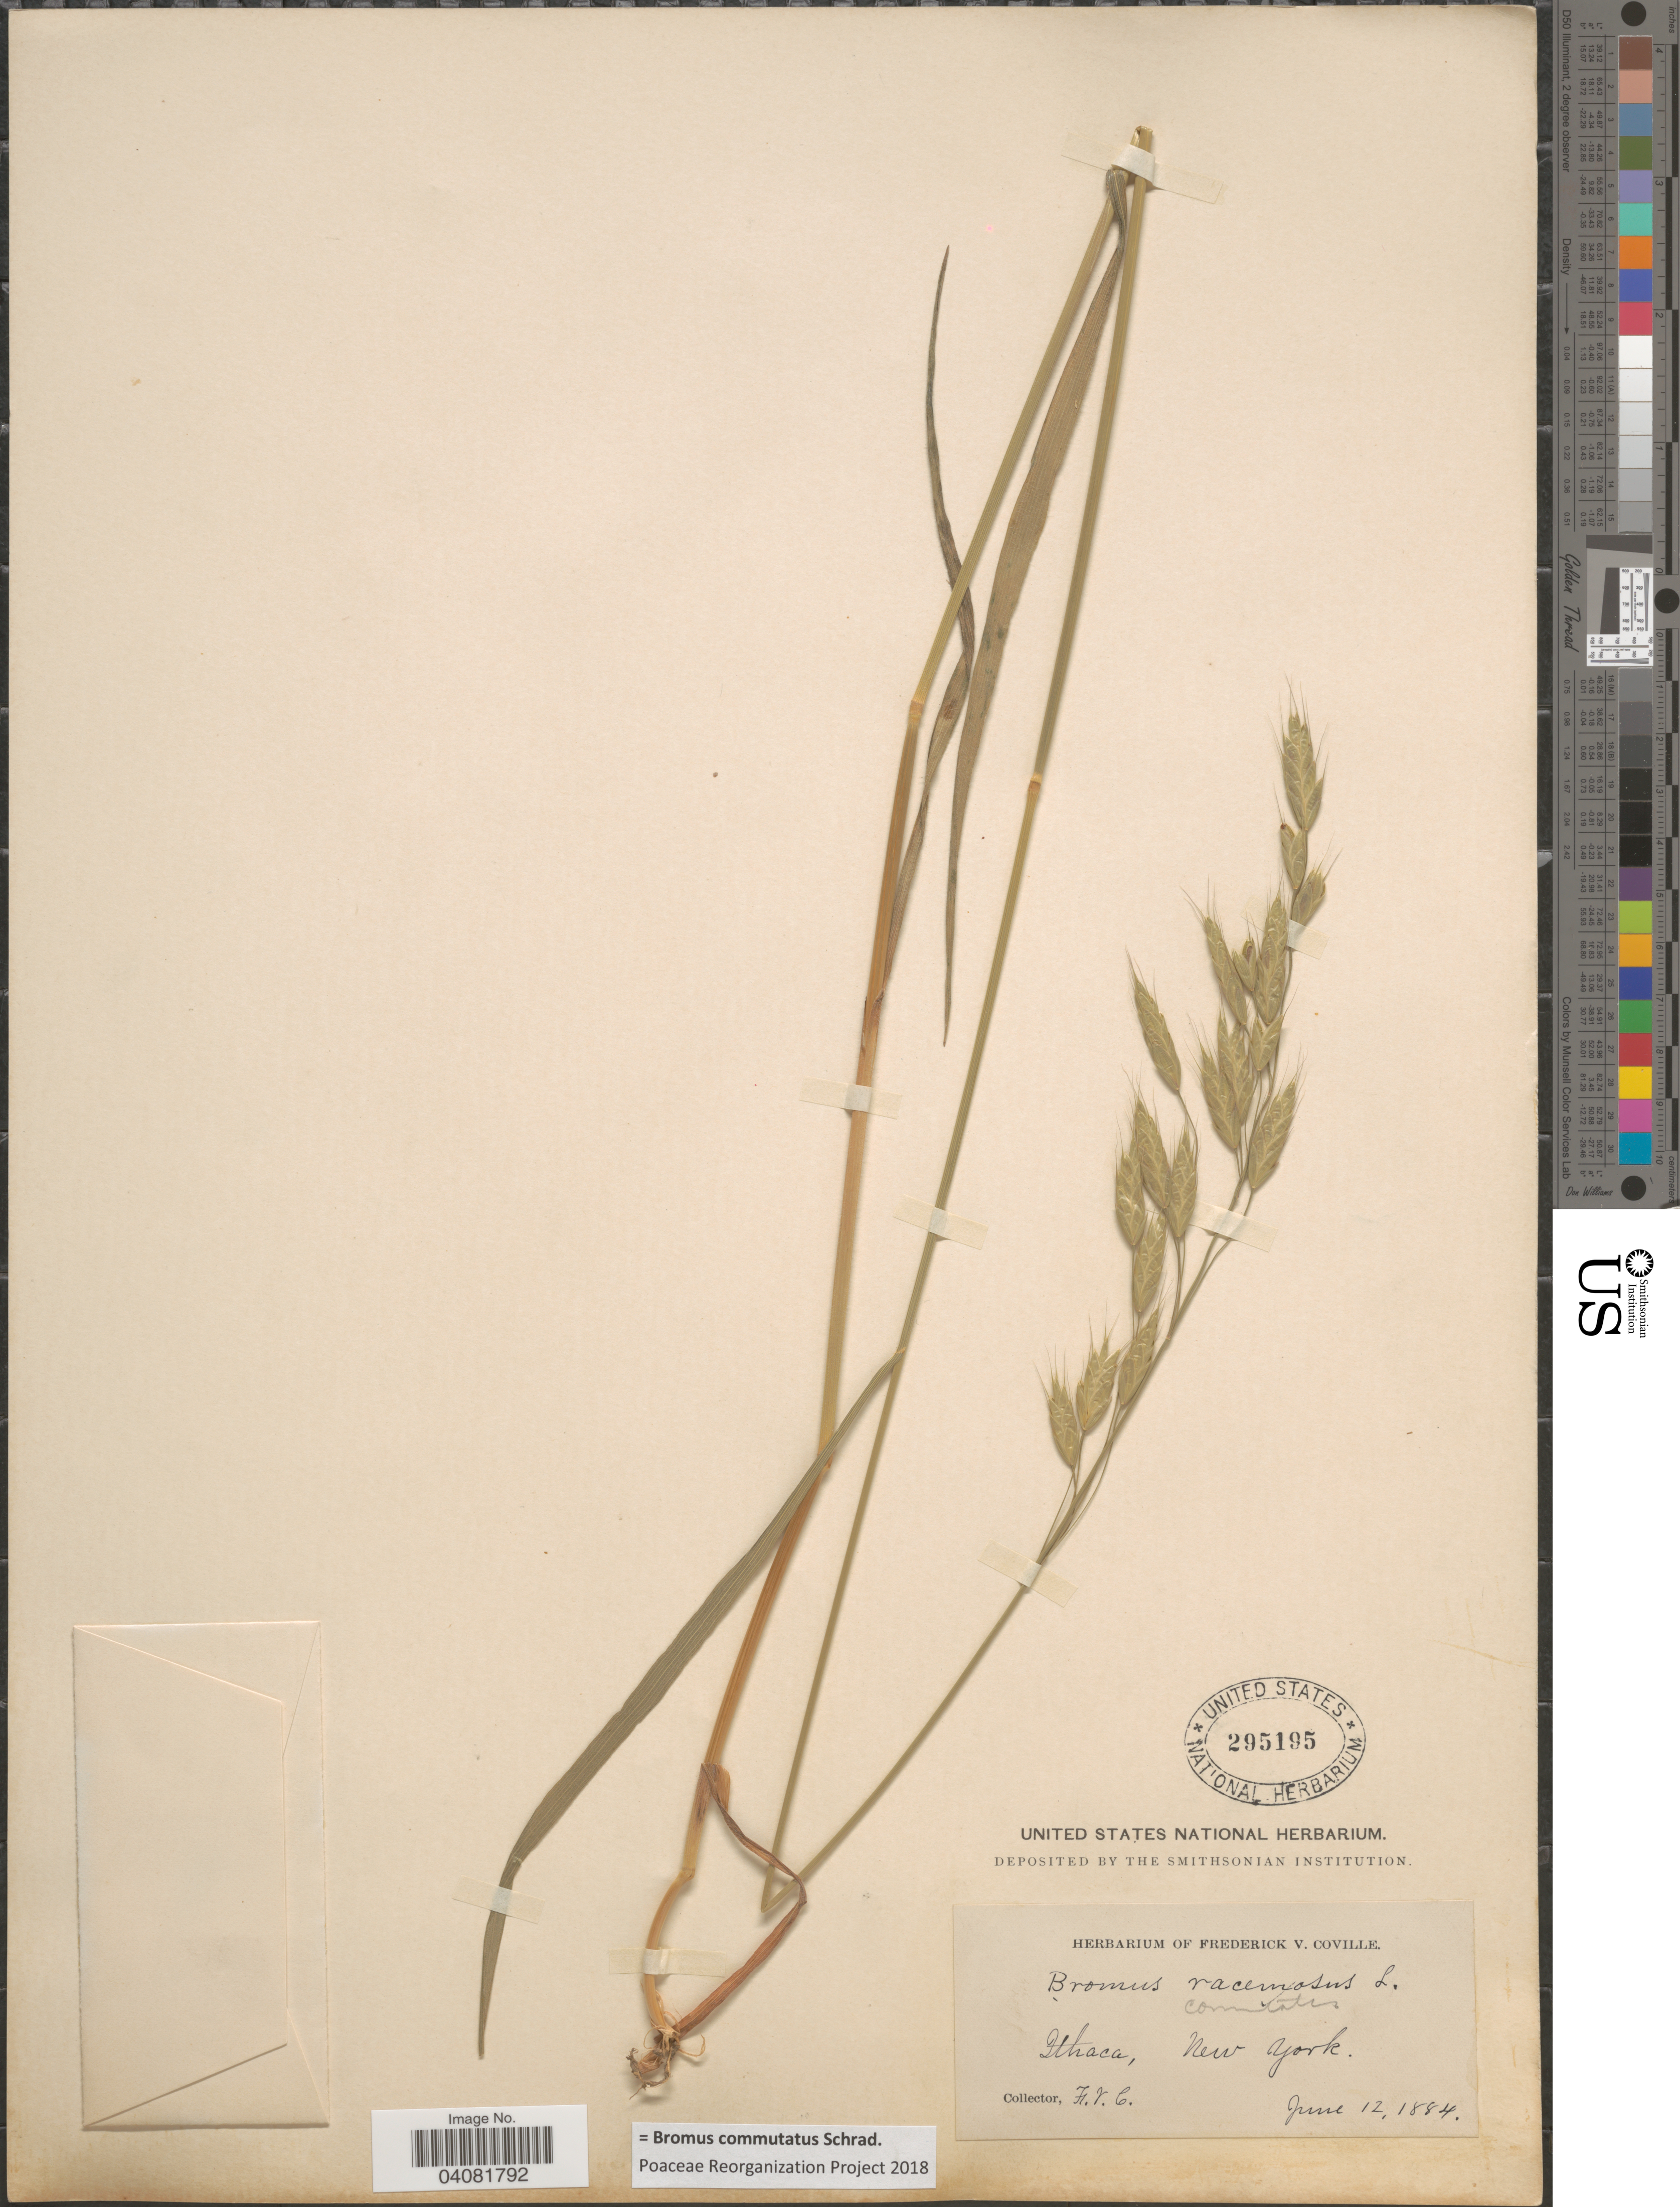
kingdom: Plantae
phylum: Tracheophyta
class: Liliopsida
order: Poales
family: Poaceae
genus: Bromus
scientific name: Bromus commutatus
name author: Schrad.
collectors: F. V. Coville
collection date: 1884-06-12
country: United States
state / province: New York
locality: Ithaca.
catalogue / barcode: US 295195